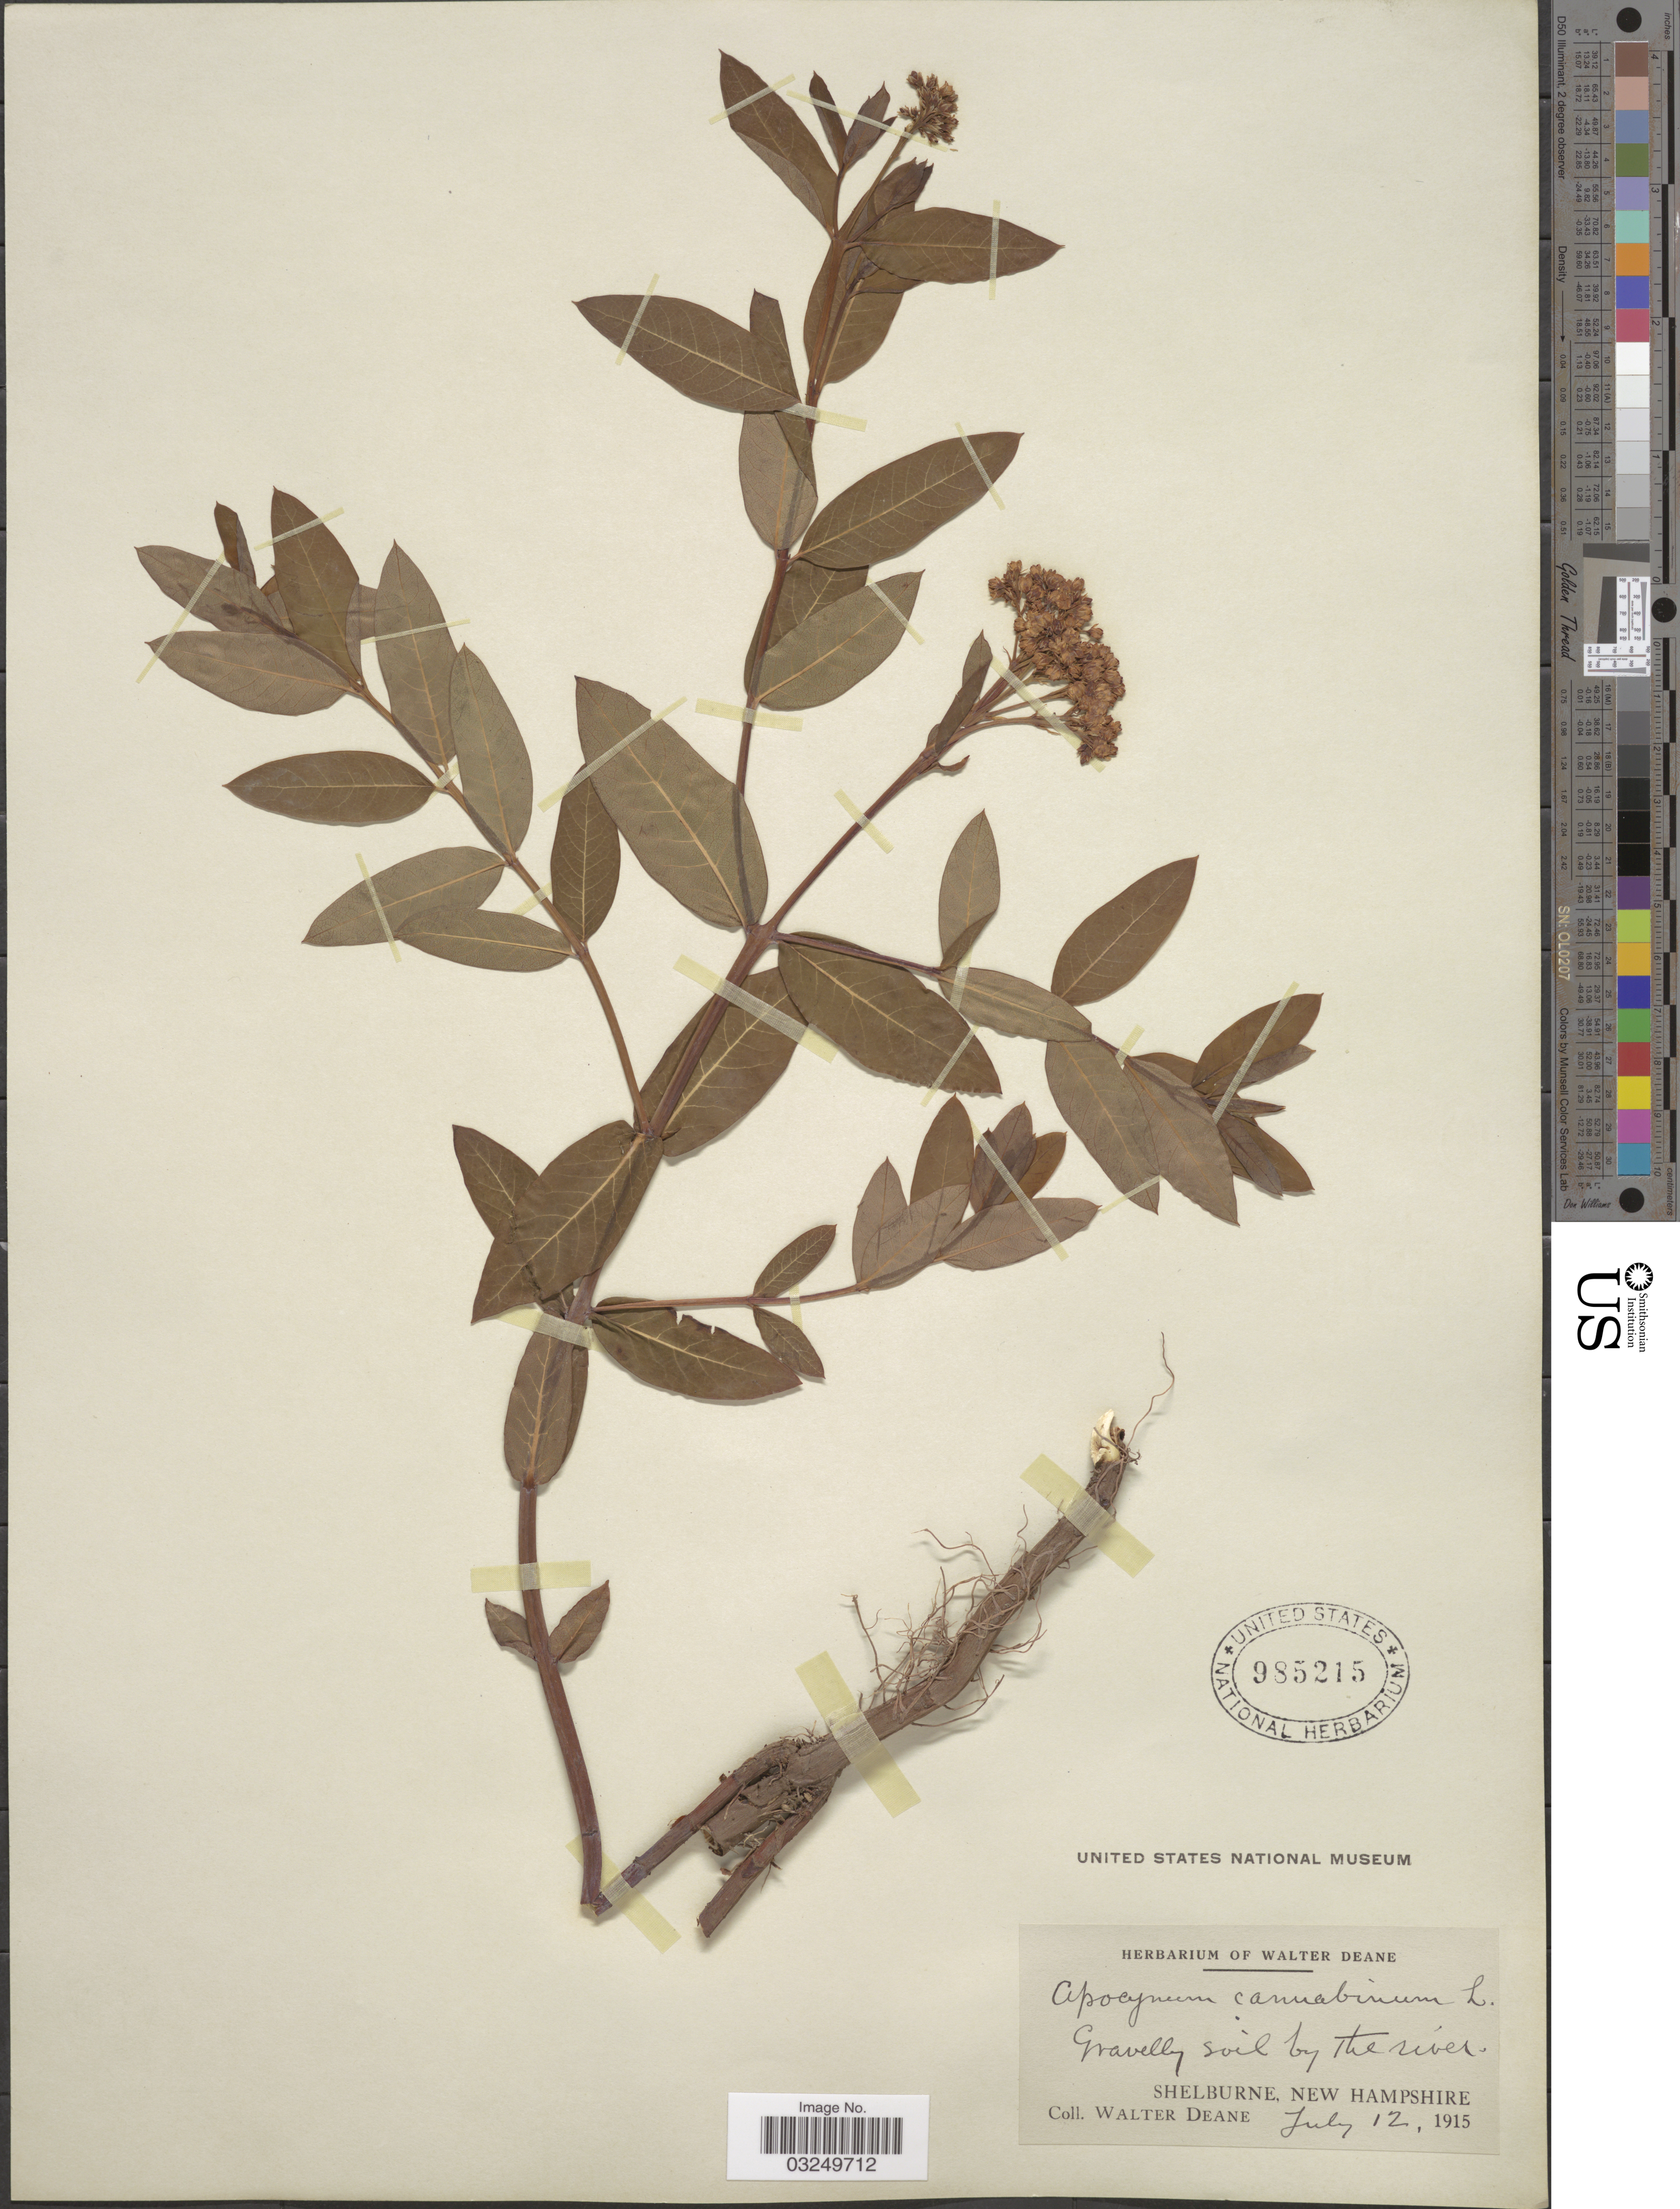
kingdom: Plantae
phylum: Tracheophyta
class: Magnoliopsida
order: Gentianales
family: Apocynaceae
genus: Apocynum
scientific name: Apocynum cannabinum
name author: L.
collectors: W. Deane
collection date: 1915-07-12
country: United States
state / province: New Hampshire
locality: By the river. Shelburne.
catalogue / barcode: US 985215